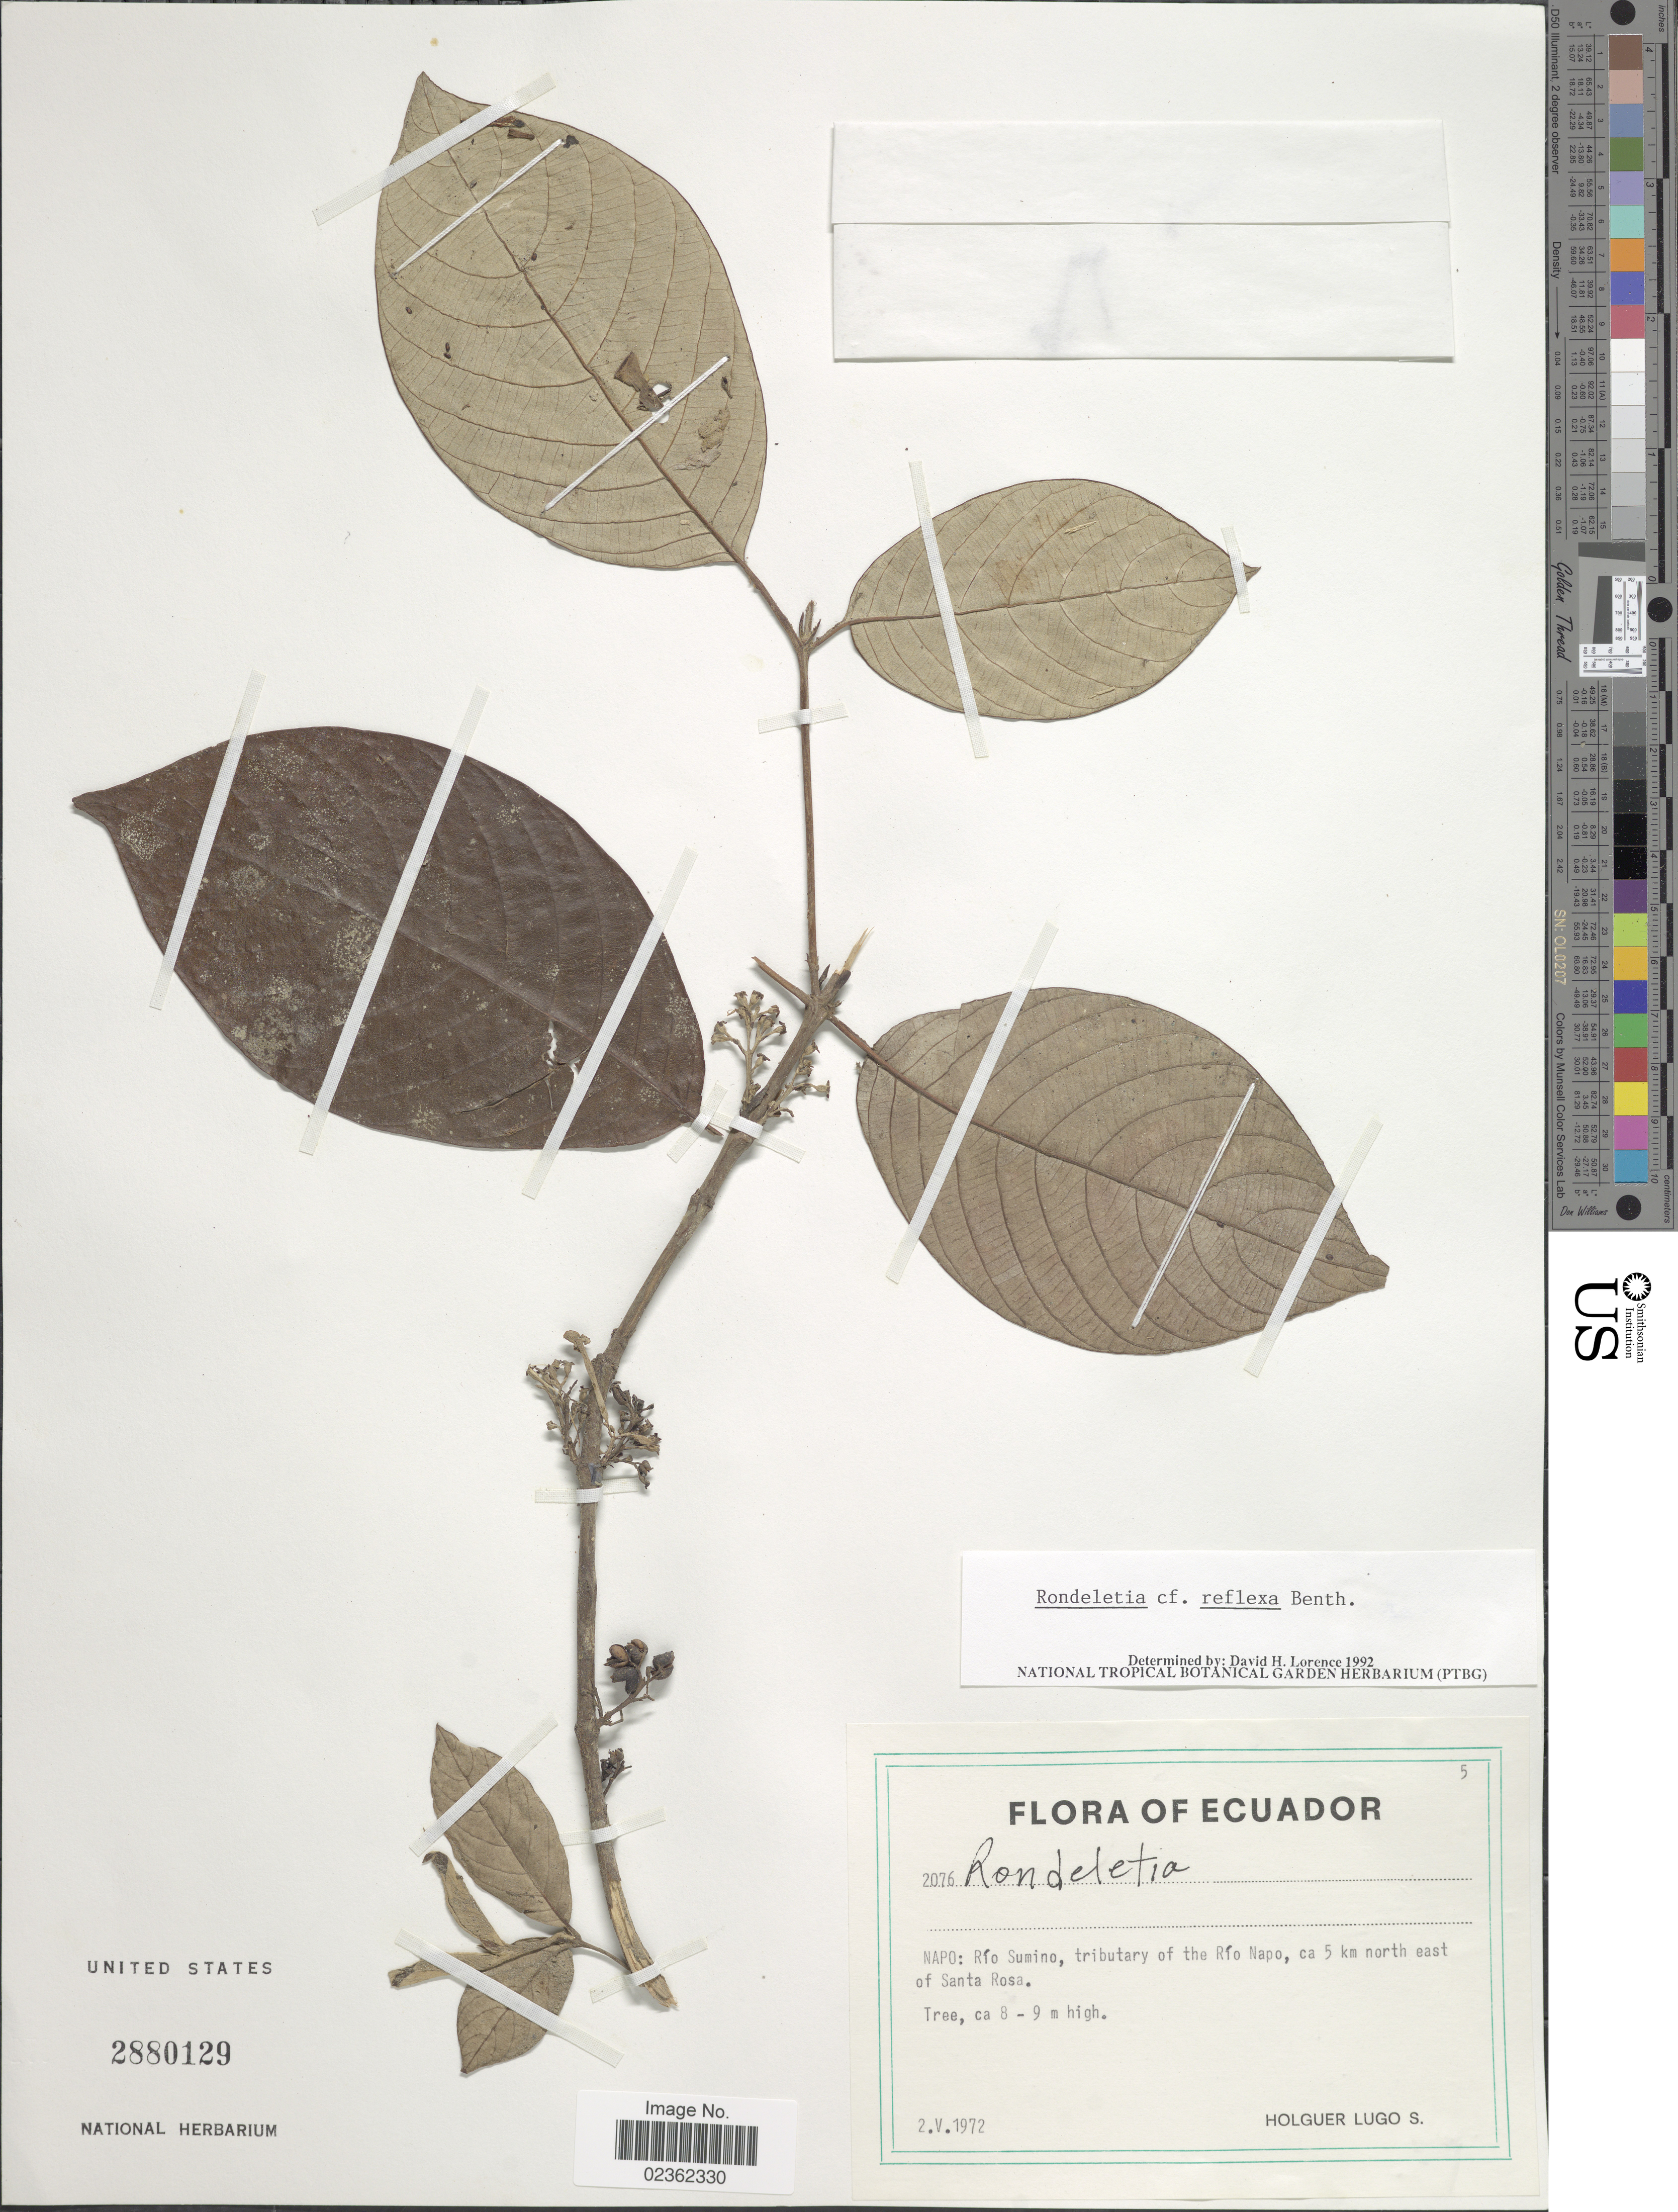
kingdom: Plantae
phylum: Tracheophyta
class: Magnoliopsida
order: Gentianales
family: Rubiaceae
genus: Rondeletia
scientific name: Rondeletia reflexa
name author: Benth.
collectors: H. Lugo S.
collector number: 2076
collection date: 1972-05-02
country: Ecuador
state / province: Napo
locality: Rio Sumino, tributary of the Rio Napo, ca 5 km north east of Santa Rosa.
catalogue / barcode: US 2880129